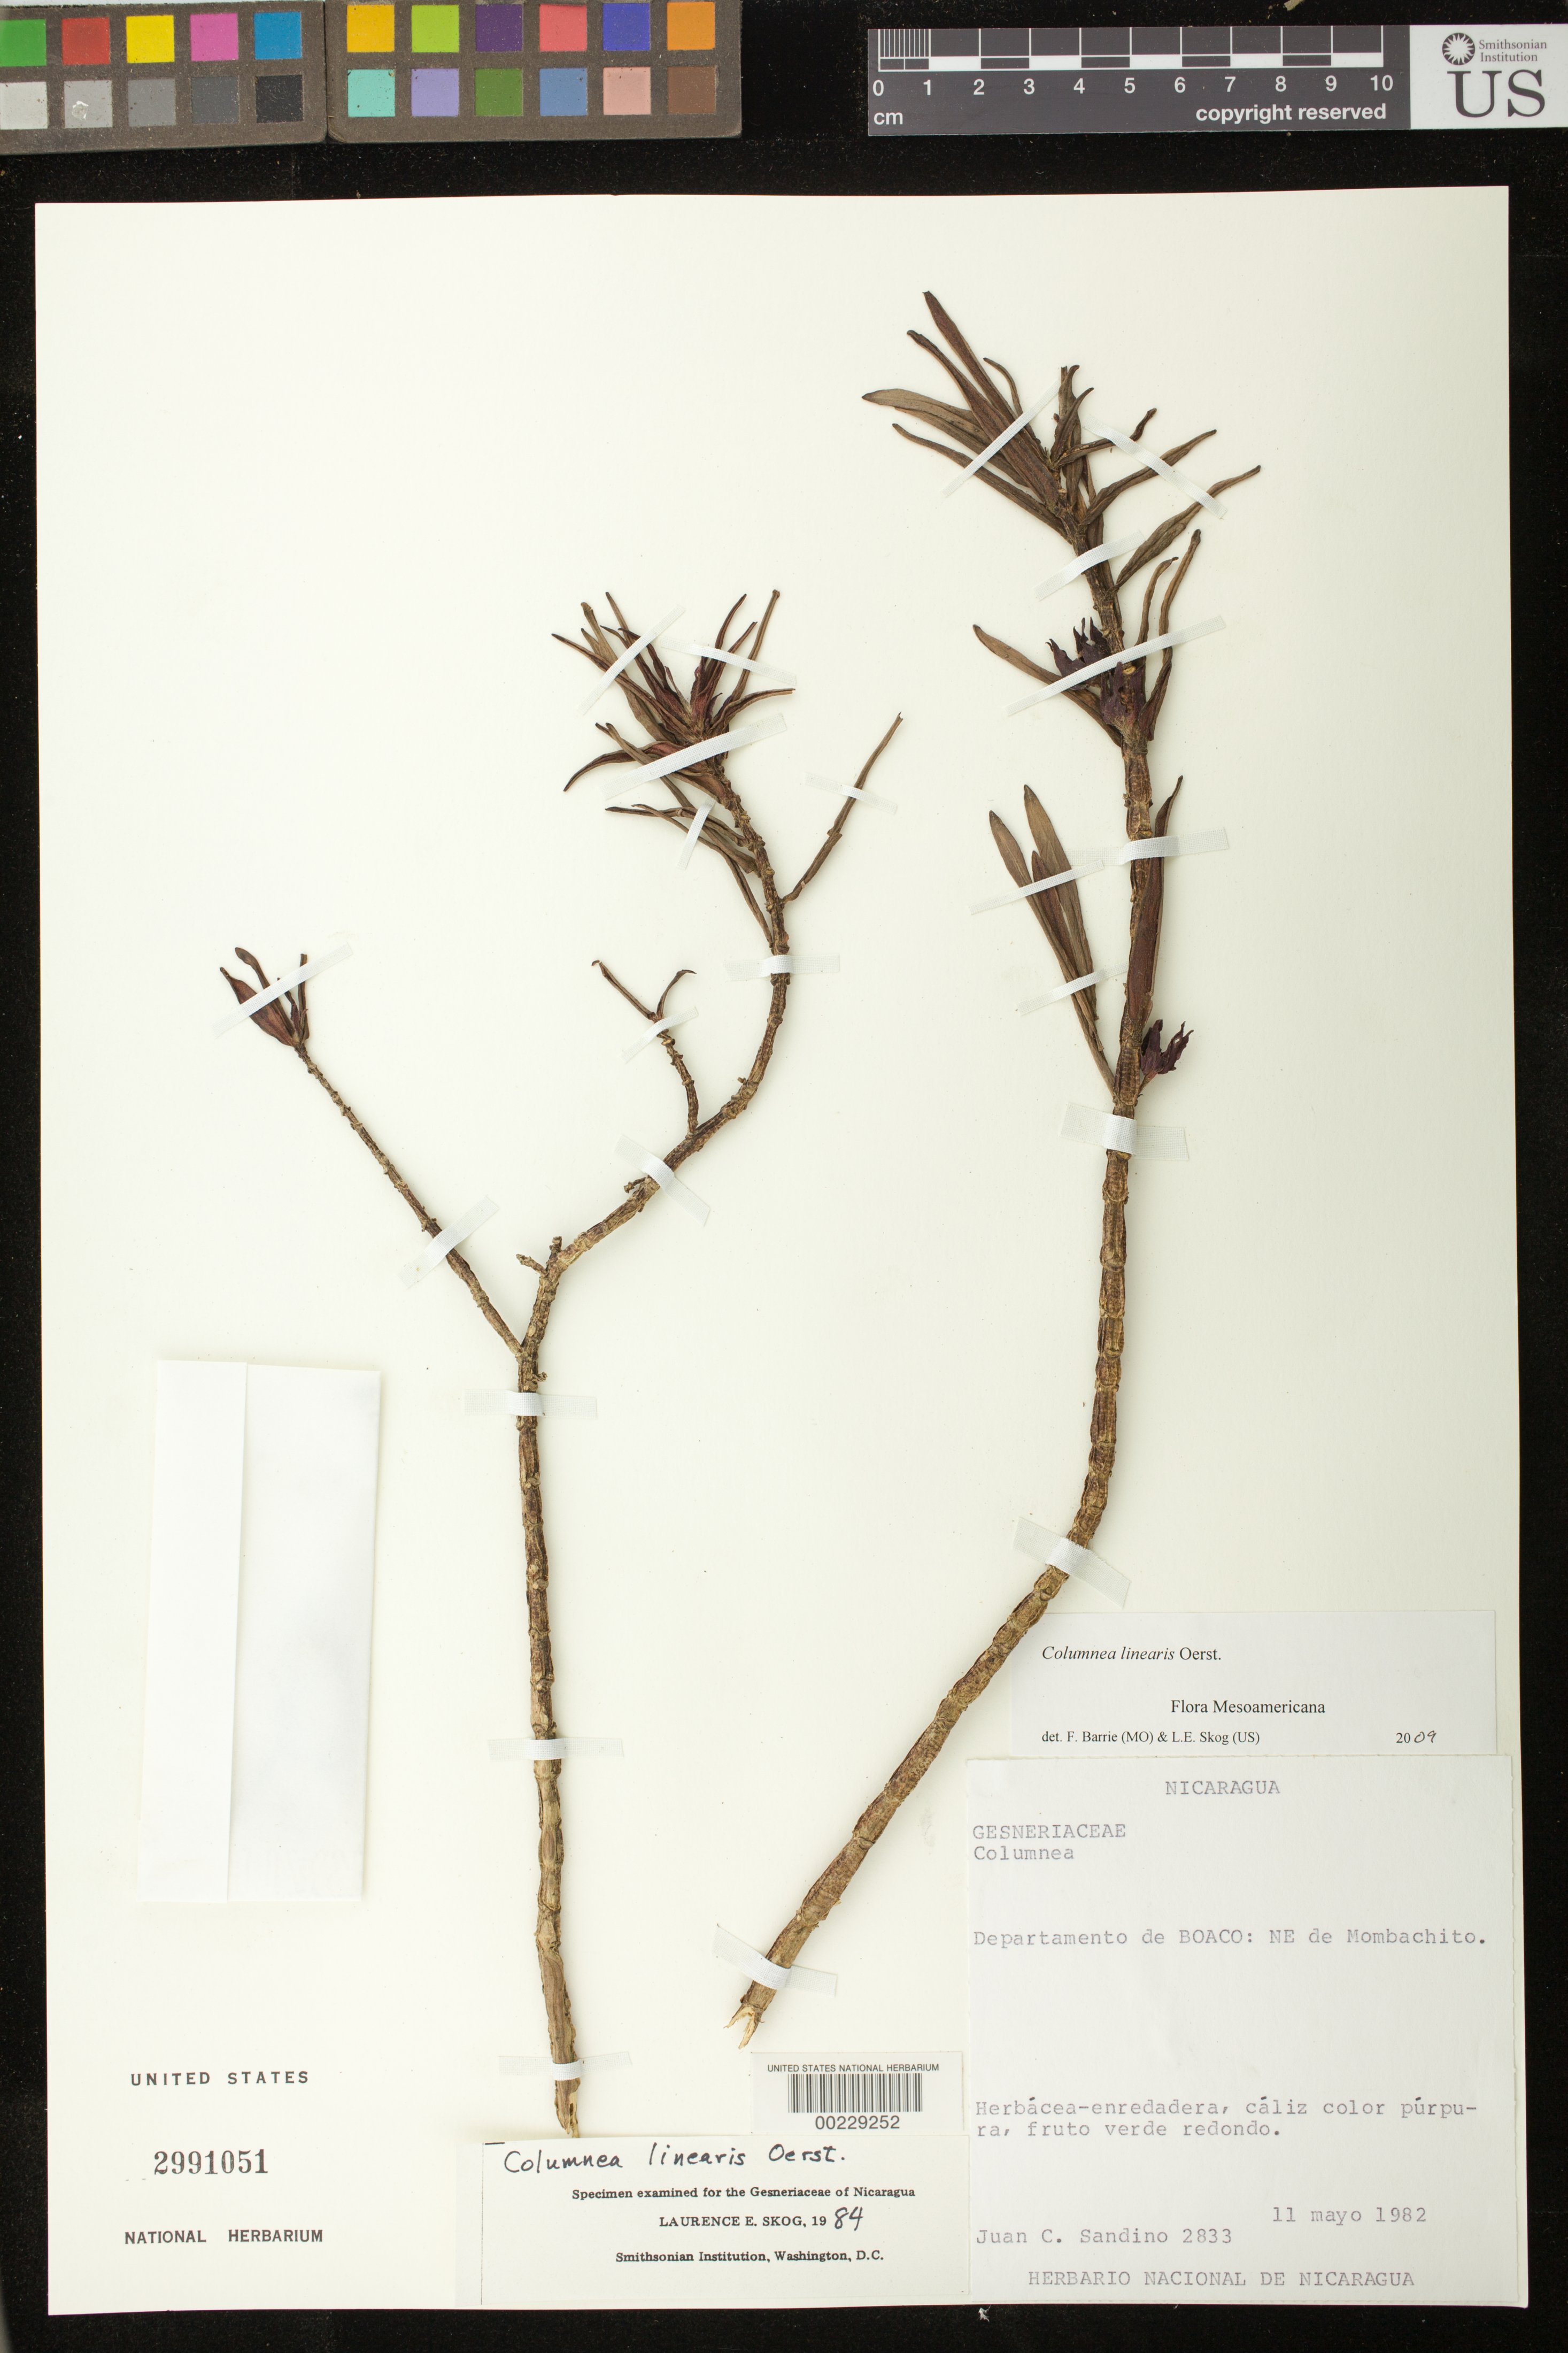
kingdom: Plantae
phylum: Tracheophyta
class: Magnoliopsida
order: Lamiales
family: Gesneriaceae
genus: Columnea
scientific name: Columnea linearis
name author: Oerst.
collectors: J. Sandino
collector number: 2833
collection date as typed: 11 May 1982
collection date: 1982-05-11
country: Nicaragua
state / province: Boaco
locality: NE of Mombachito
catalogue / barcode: US 2991051